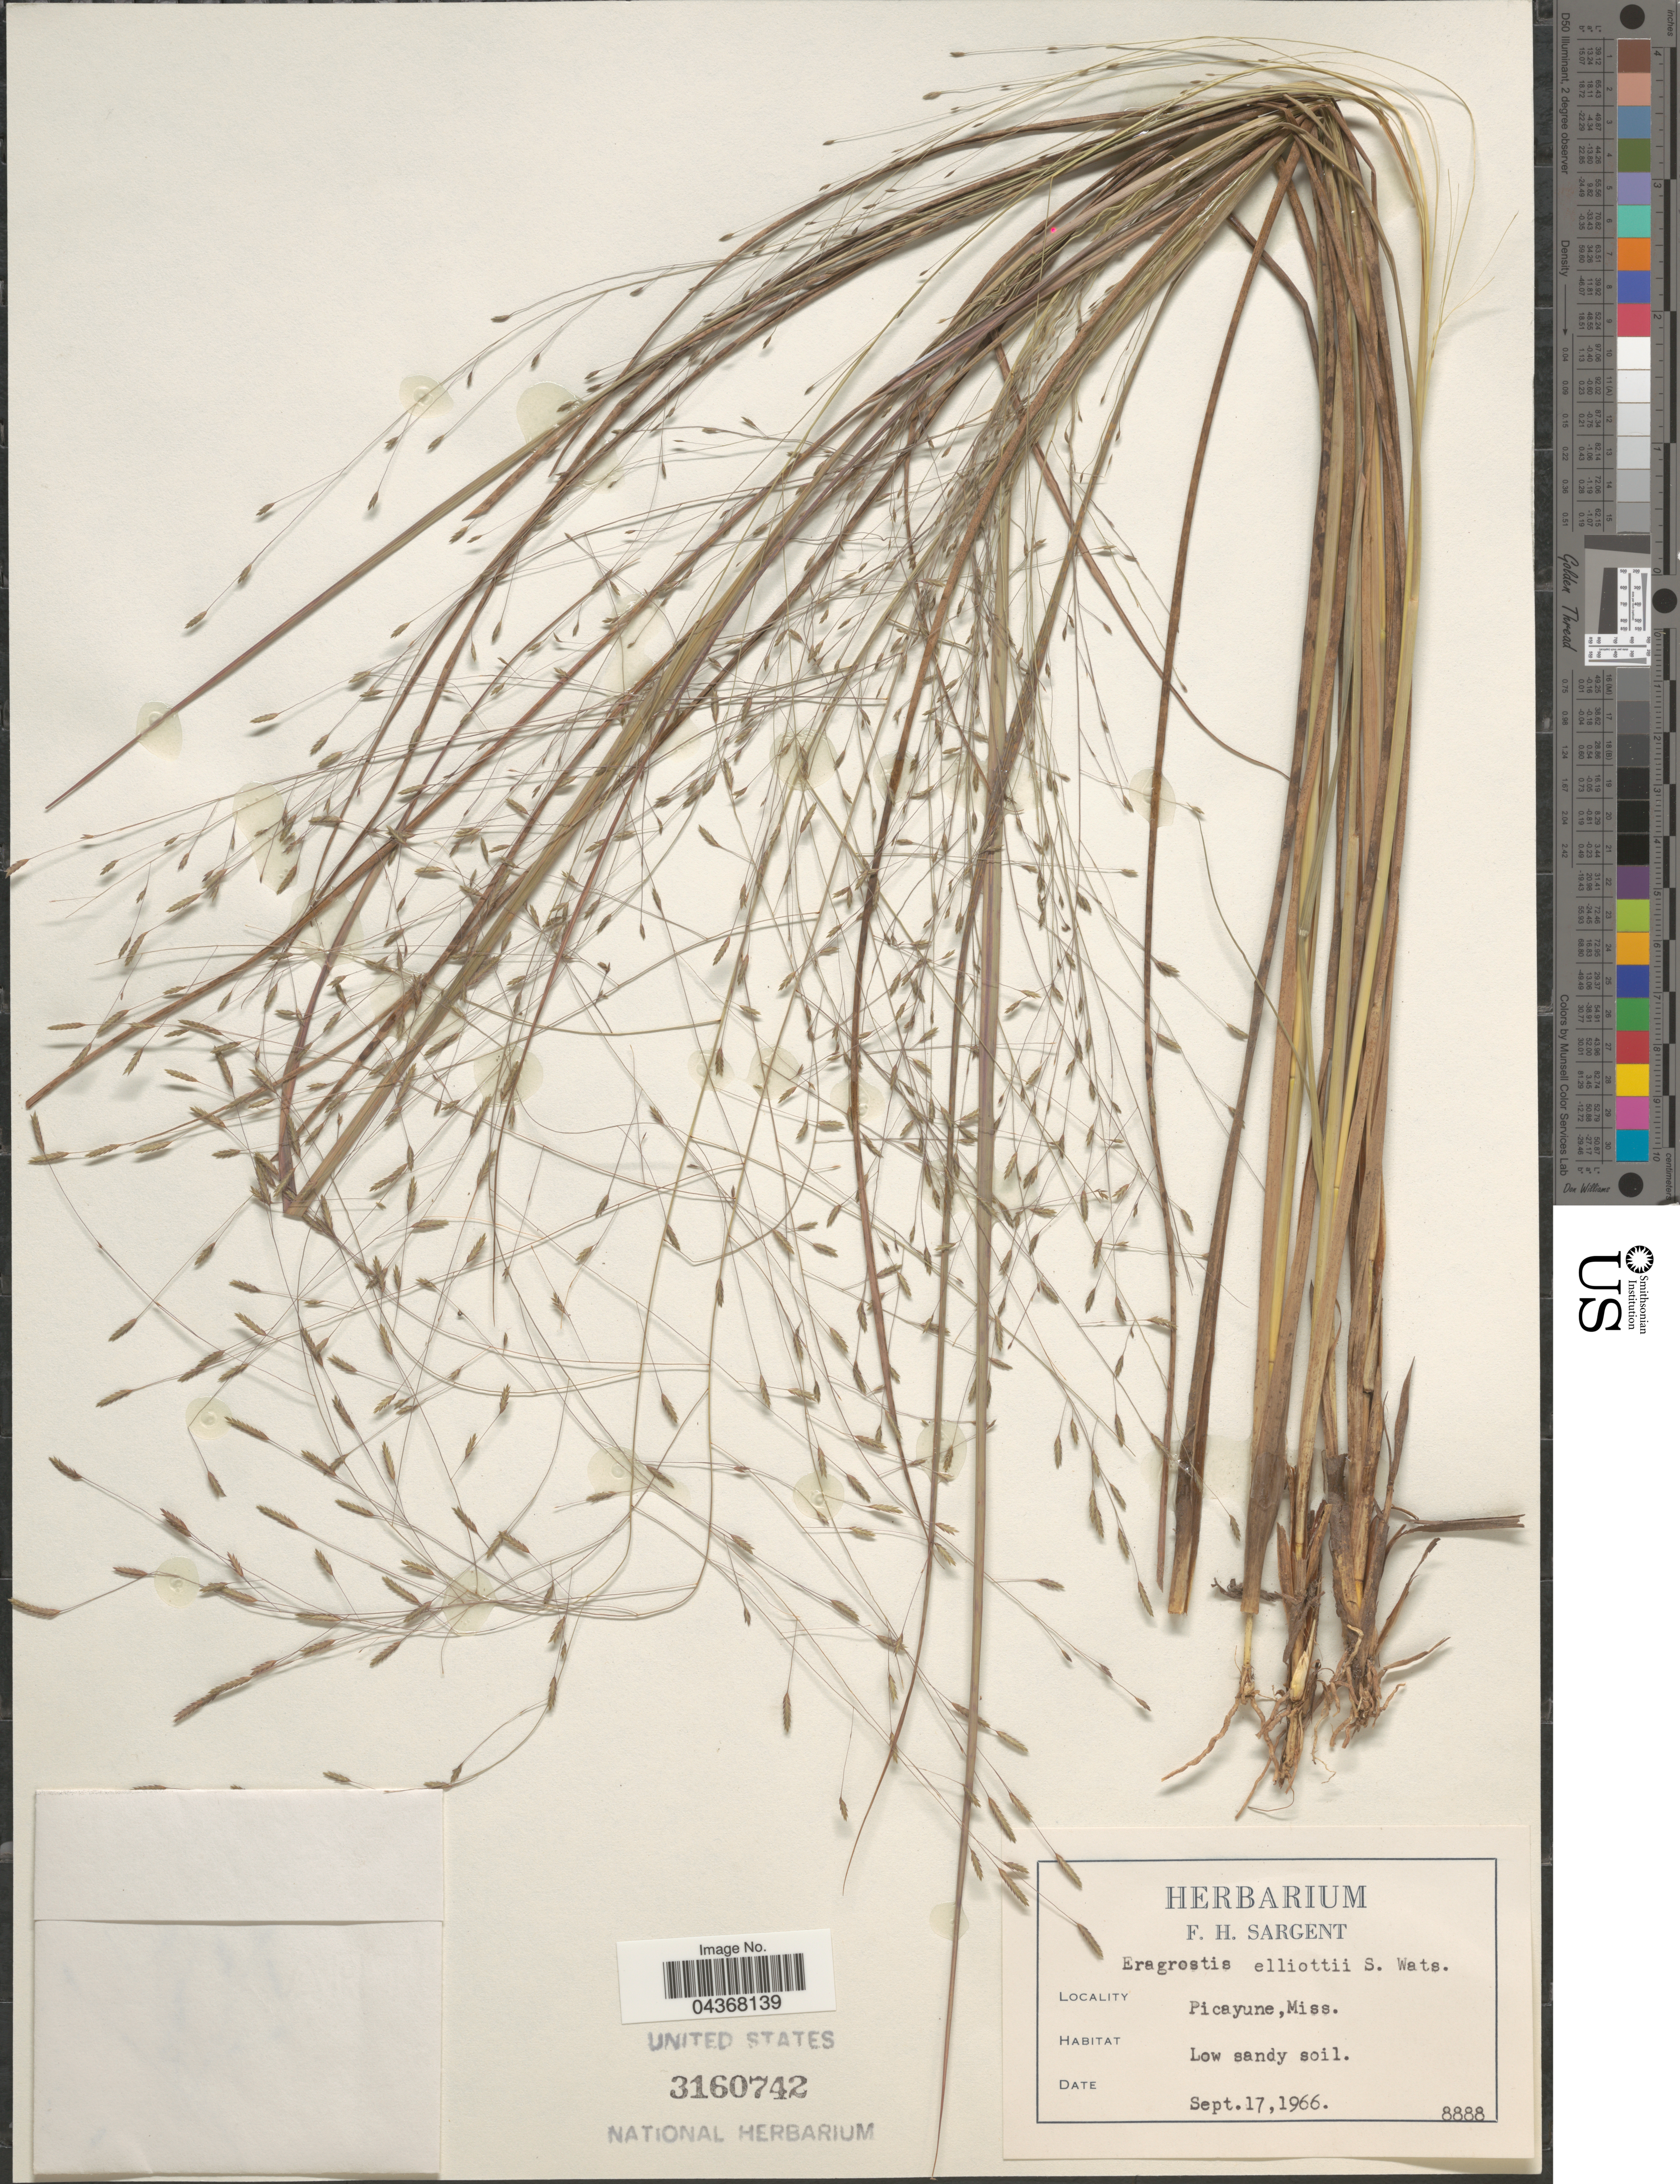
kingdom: Plantae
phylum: Tracheophyta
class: Liliopsida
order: Poales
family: Poaceae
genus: Eragrostis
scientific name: Eragrostis elliottii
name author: S. Watson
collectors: F. H. Sargent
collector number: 8888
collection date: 1966-09-17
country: United States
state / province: Mississippi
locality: Picayune.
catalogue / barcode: US 3160742